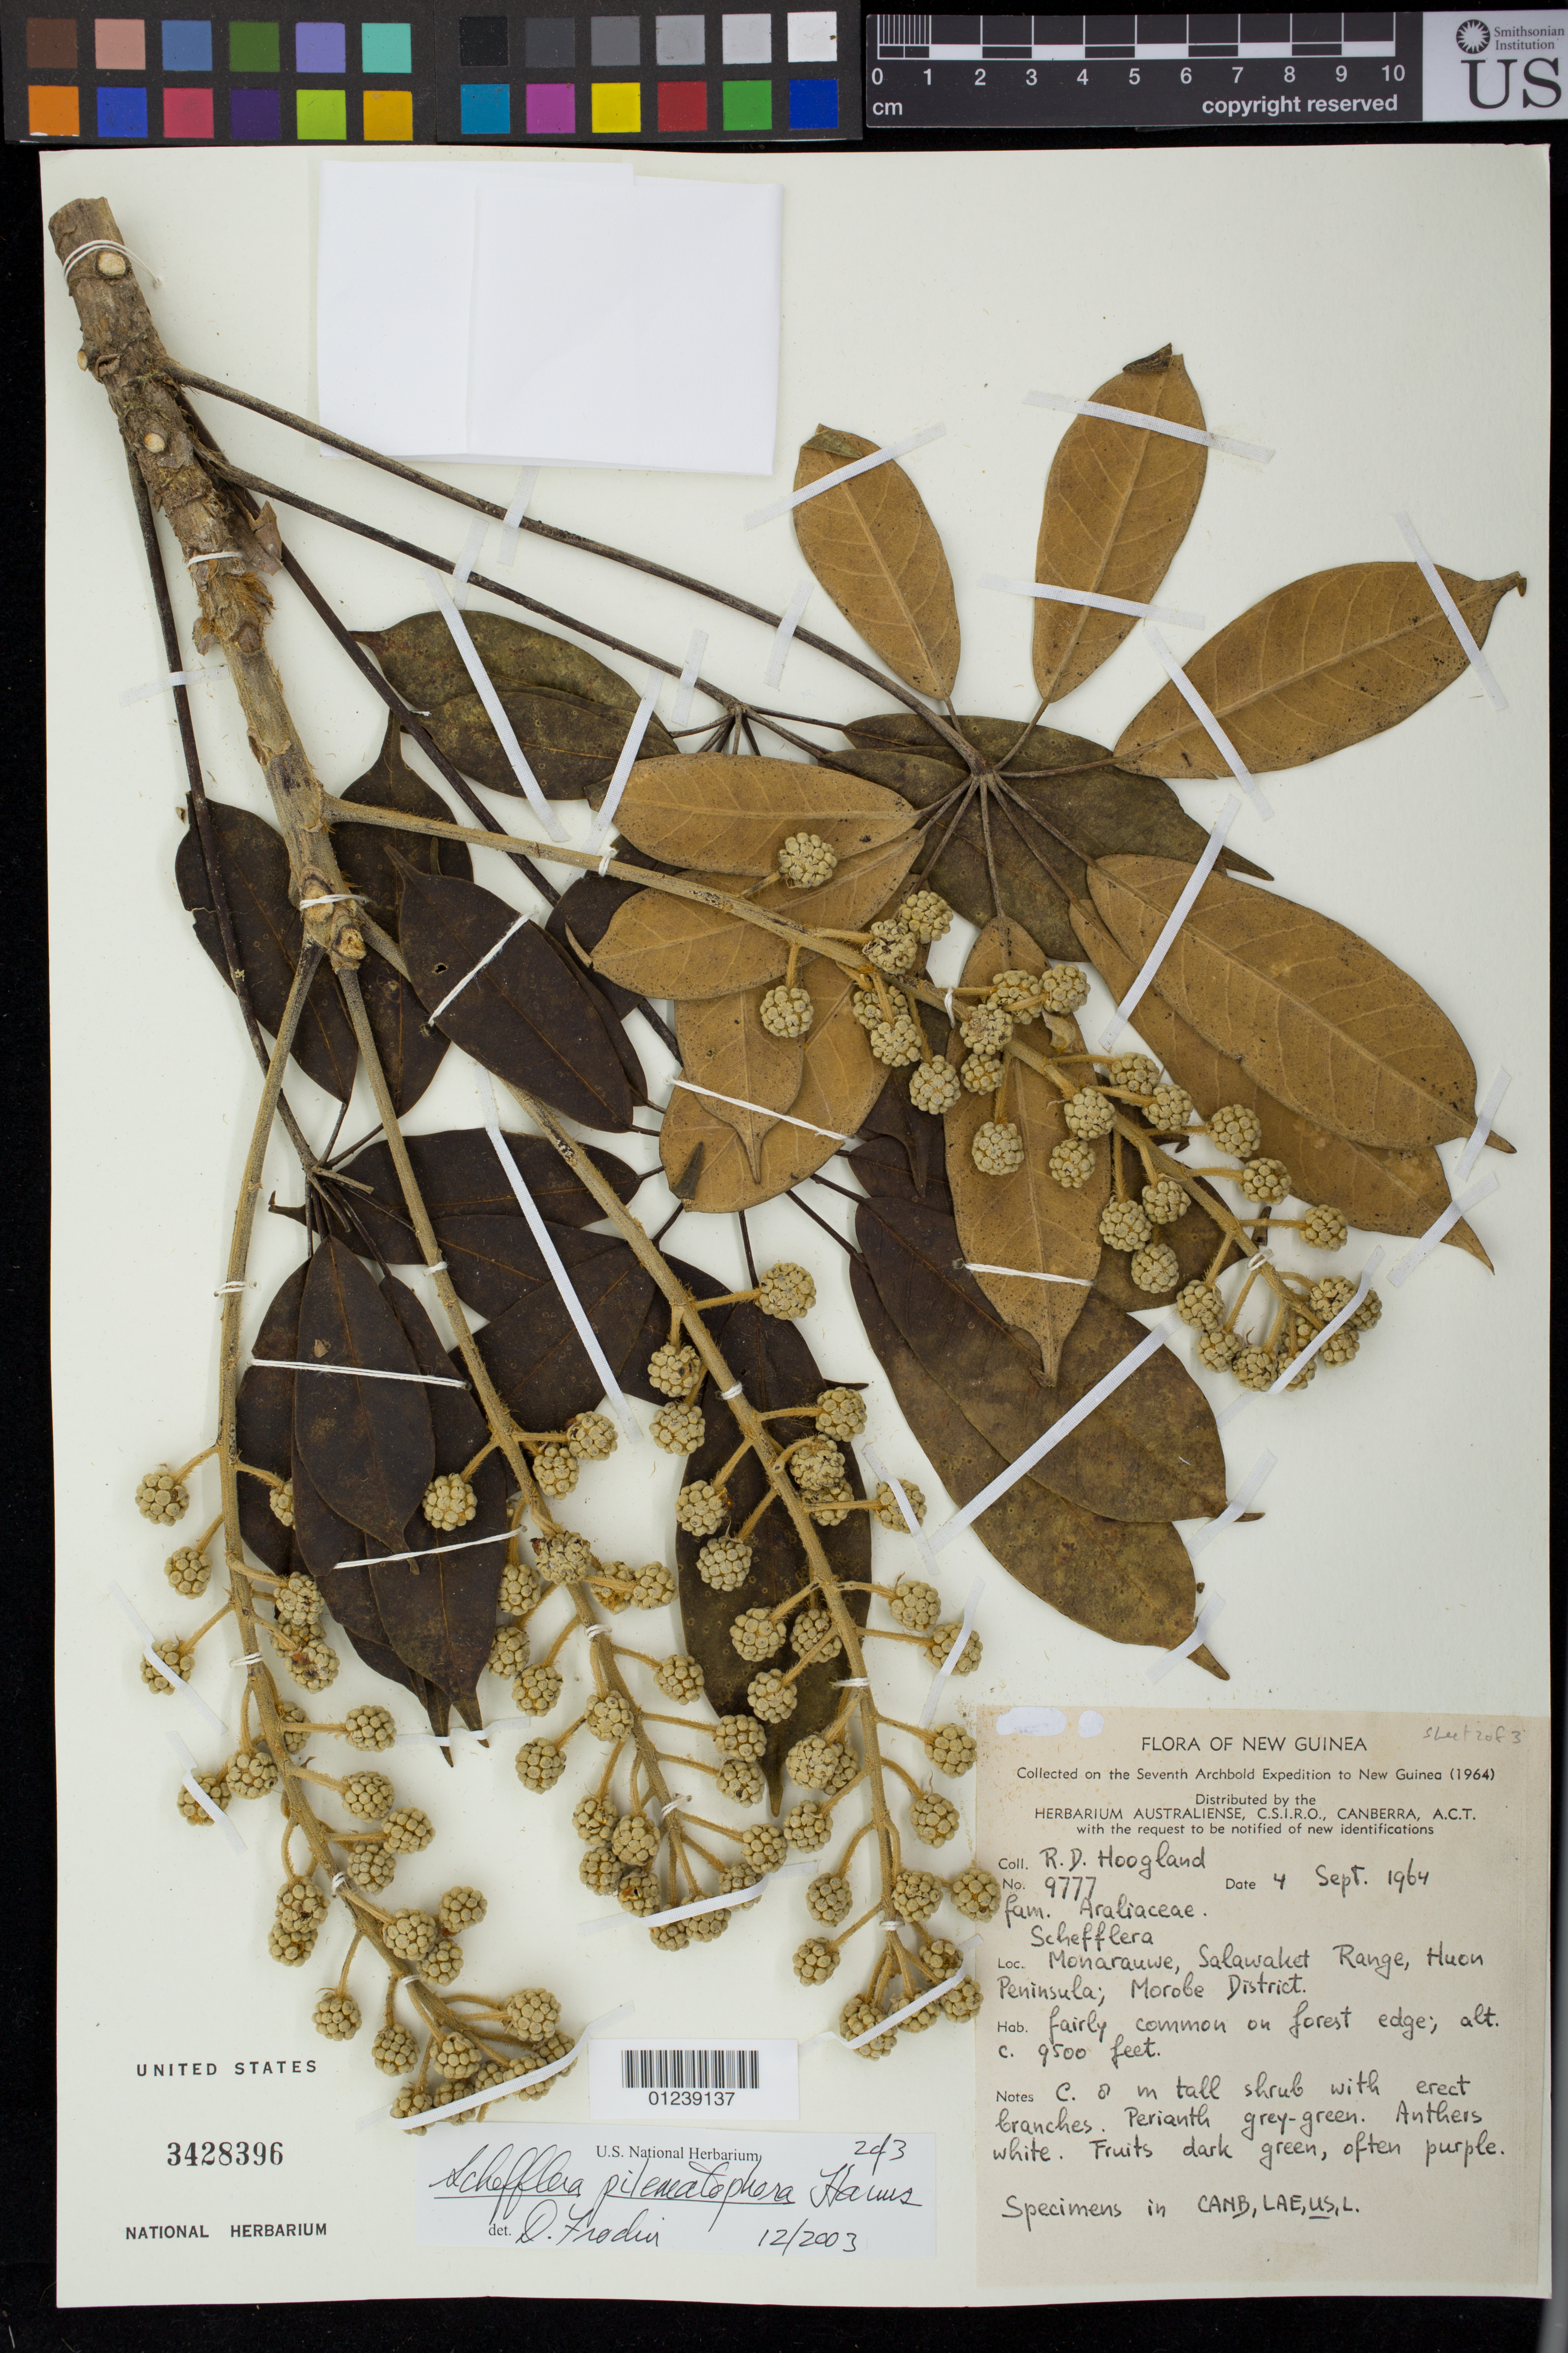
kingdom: Plantae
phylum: Tracheophyta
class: Magnoliopsida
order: Apiales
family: Araliaceae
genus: Heptapleurum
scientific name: Heptapleurum pilematophorum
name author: (Harms) G. M. Plunkett & Lowry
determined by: Wagner, W. L., (BOT), Smithsonian Institution - National Museum of Natural History (UNITED STATES)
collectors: R. D. Hoogland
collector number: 9777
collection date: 1964-09-04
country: Papua New Guinea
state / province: Morobe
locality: Monarauwe, Salawaket Range, Huon Peninsula.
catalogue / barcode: US 3428396